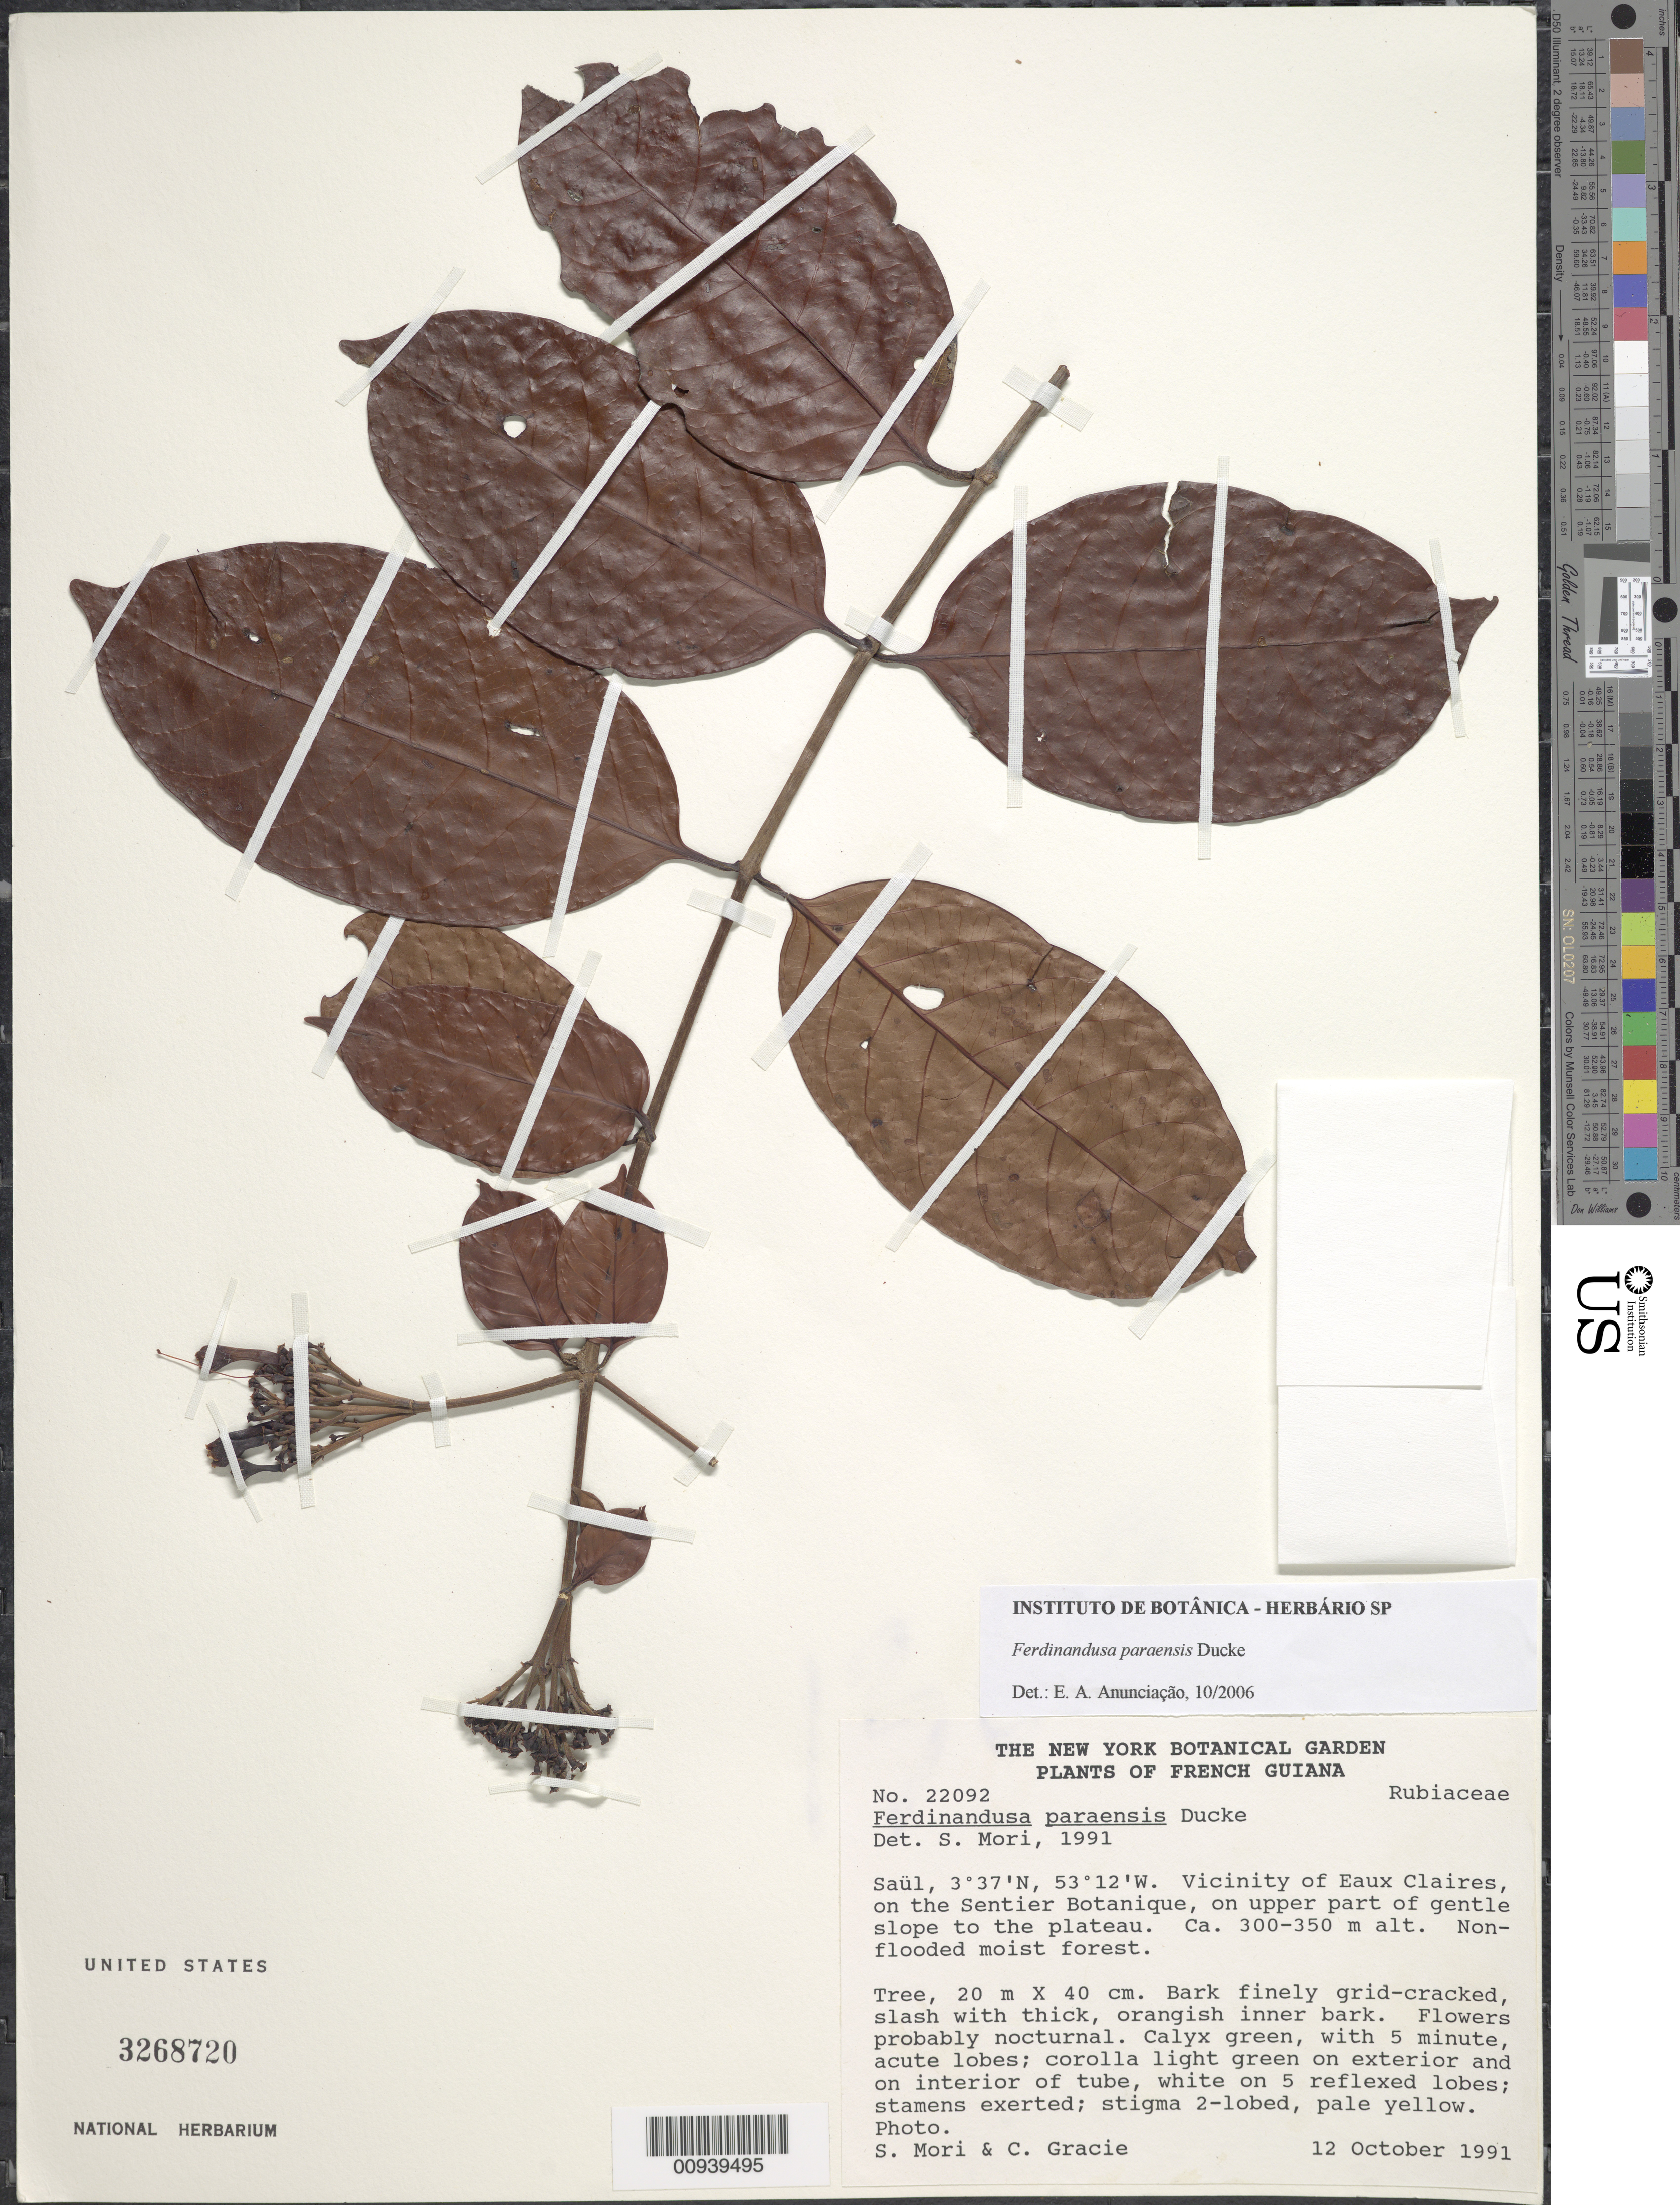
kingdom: Plantae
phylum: Tracheophyta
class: Magnoliopsida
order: Gentianales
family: Rubiaceae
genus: Ferdinandusa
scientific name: Ferdinandusa paraensis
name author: Ducke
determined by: Anunciação, E. A. d.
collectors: S. Mori, C. A. Gracie, J. Lazzaroni, B. Rishel, D. Russell & F. Wright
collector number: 22092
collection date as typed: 12-Oct-91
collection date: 1991-10-12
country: French Guiana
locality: Saül, vicinity of Eaux Claires, on Sentier Botanique on upper part of gentle slope to plateau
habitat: Non-flooded moist forest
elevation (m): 300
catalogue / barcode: US 3268720